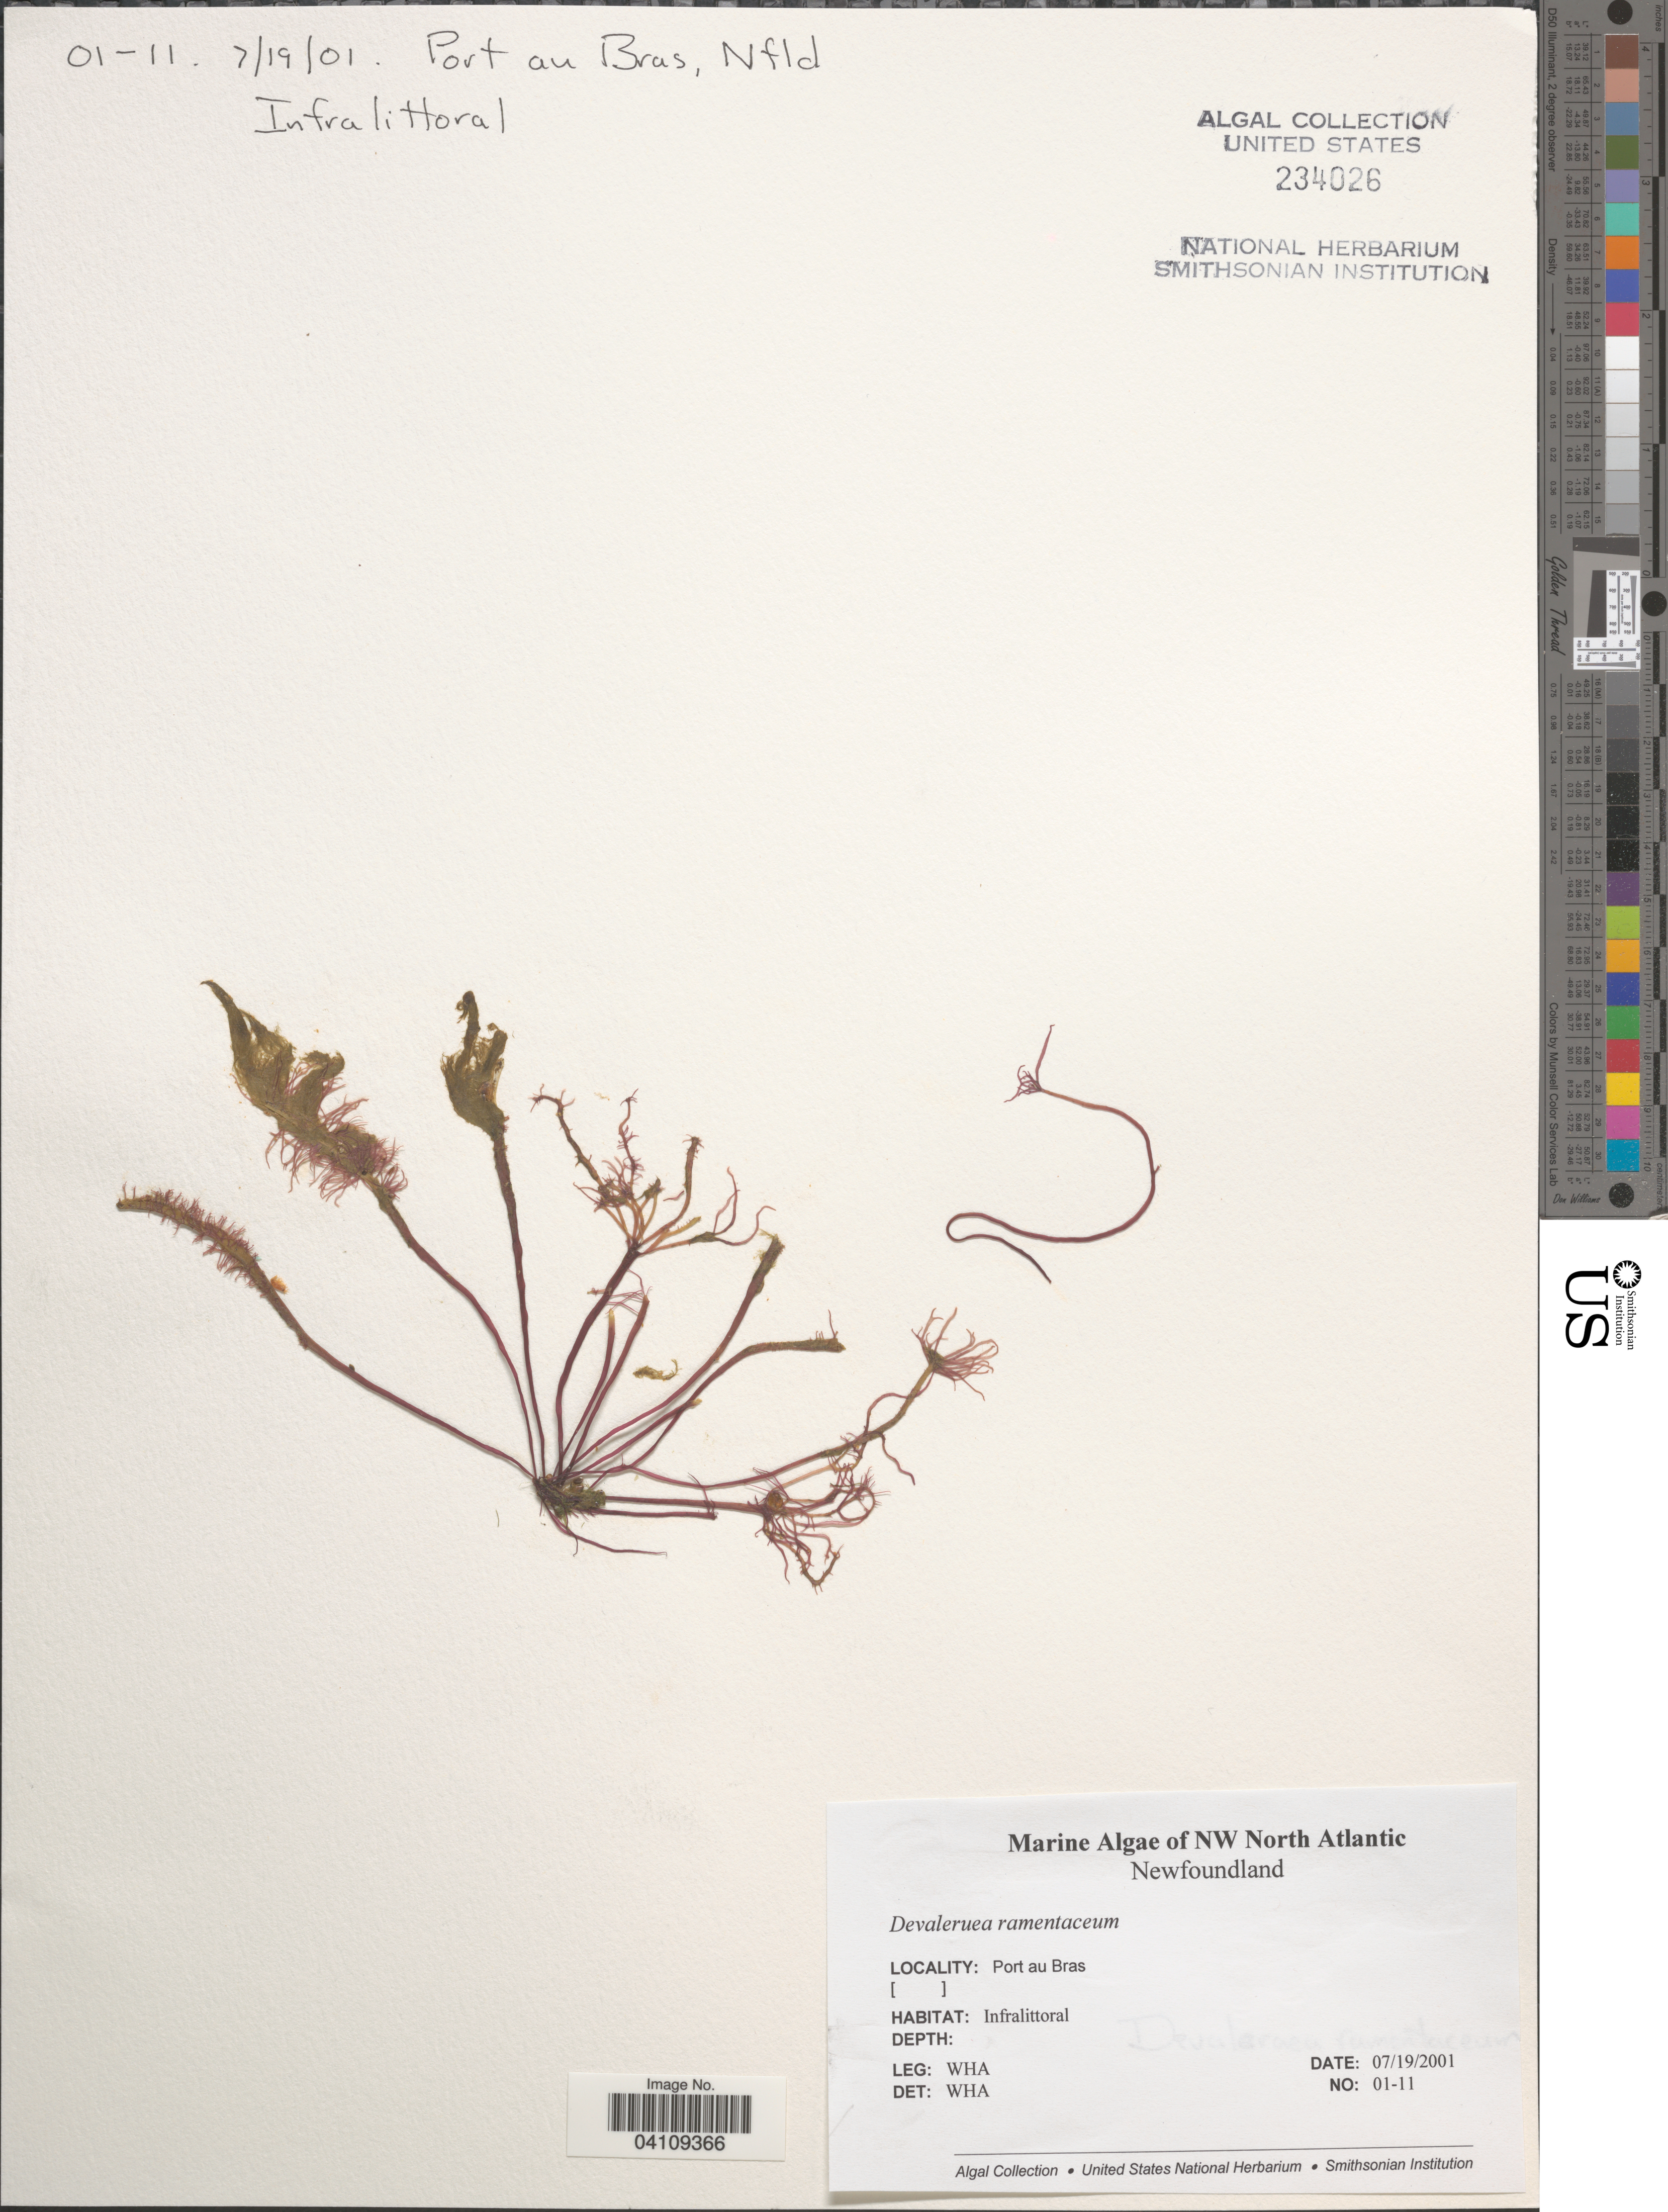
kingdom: Plantae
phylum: Rhodophyta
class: Florideophyceae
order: Palmariales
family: Palmariaceae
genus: Devaleraea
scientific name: Devaleraea ramentacea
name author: (L.) Guiry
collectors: W. H. Adey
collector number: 01-11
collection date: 2001-07-19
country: Canada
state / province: Newfoundland and Labrador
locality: NW North Atlantic. Port au Bras.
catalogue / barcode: US 234026